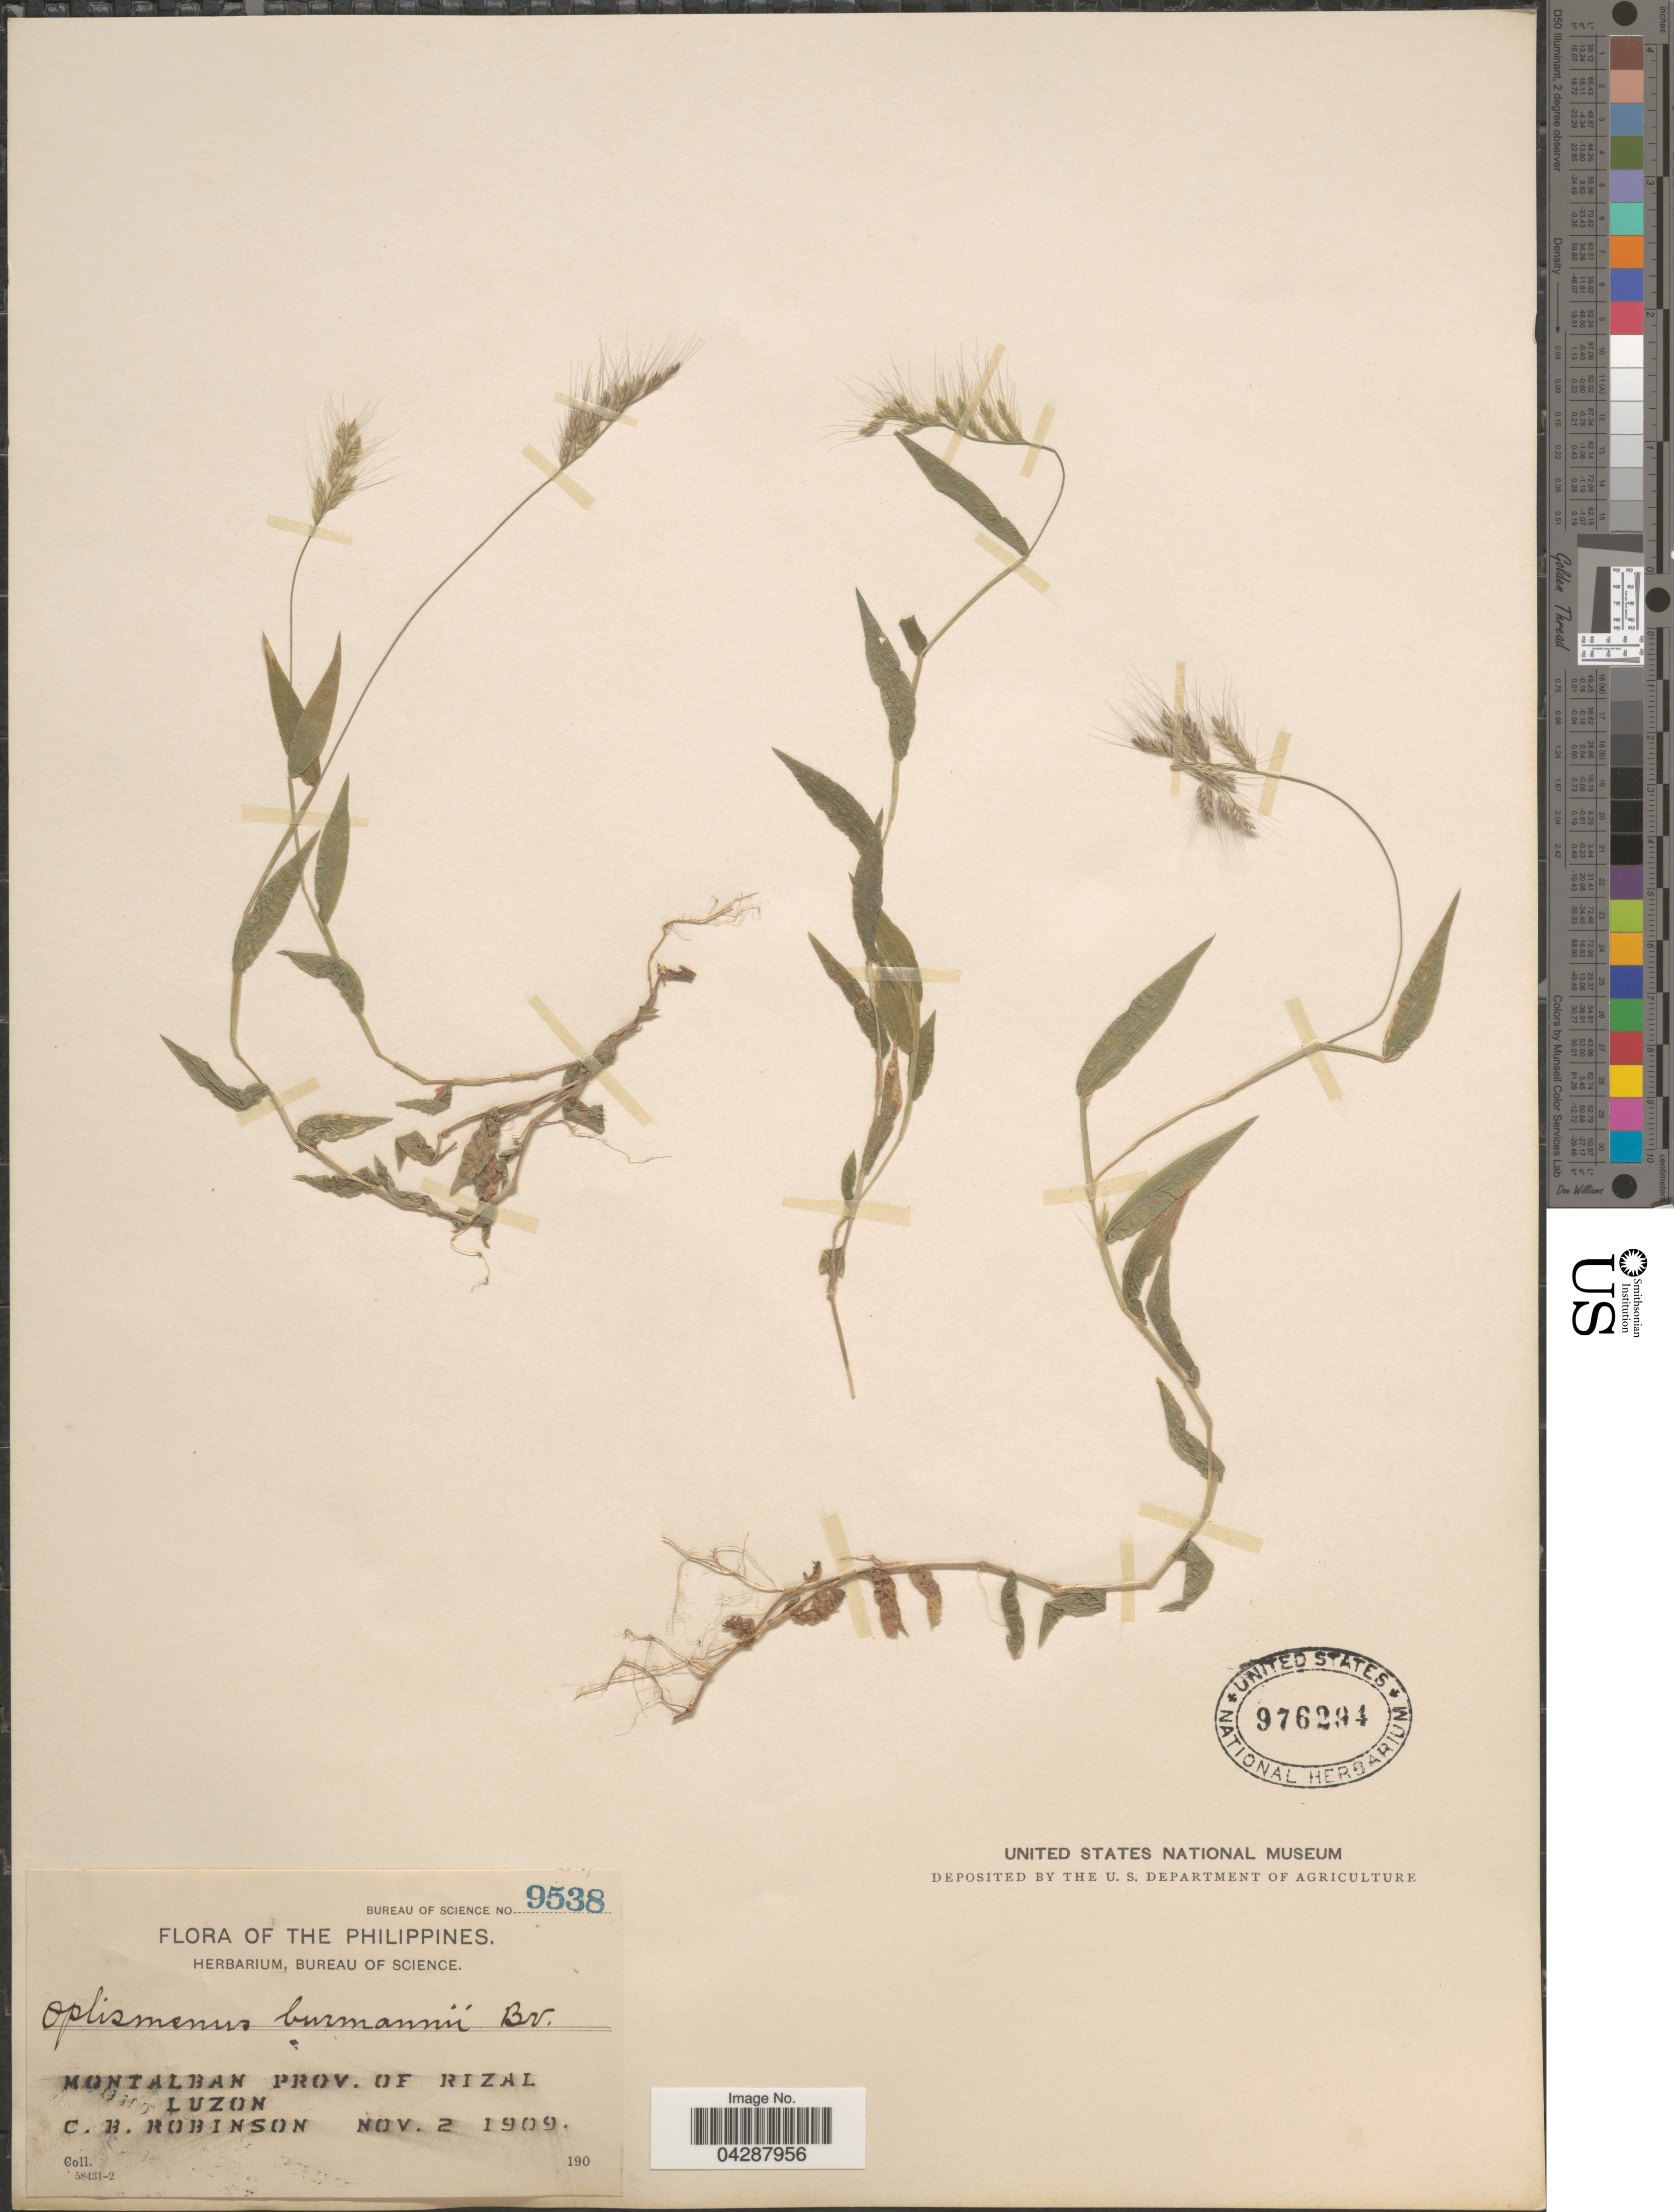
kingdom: Plantae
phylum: Tracheophyta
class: Liliopsida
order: Poales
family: Poaceae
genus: Oplismenus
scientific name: Oplismenus burmannii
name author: (Retz.) P. Beauv.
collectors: C. Robinson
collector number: Bureau of Science 9538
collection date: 1909-11-02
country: Philippines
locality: Montalban Prov. of Rizal. Luzon.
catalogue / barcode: US 976294